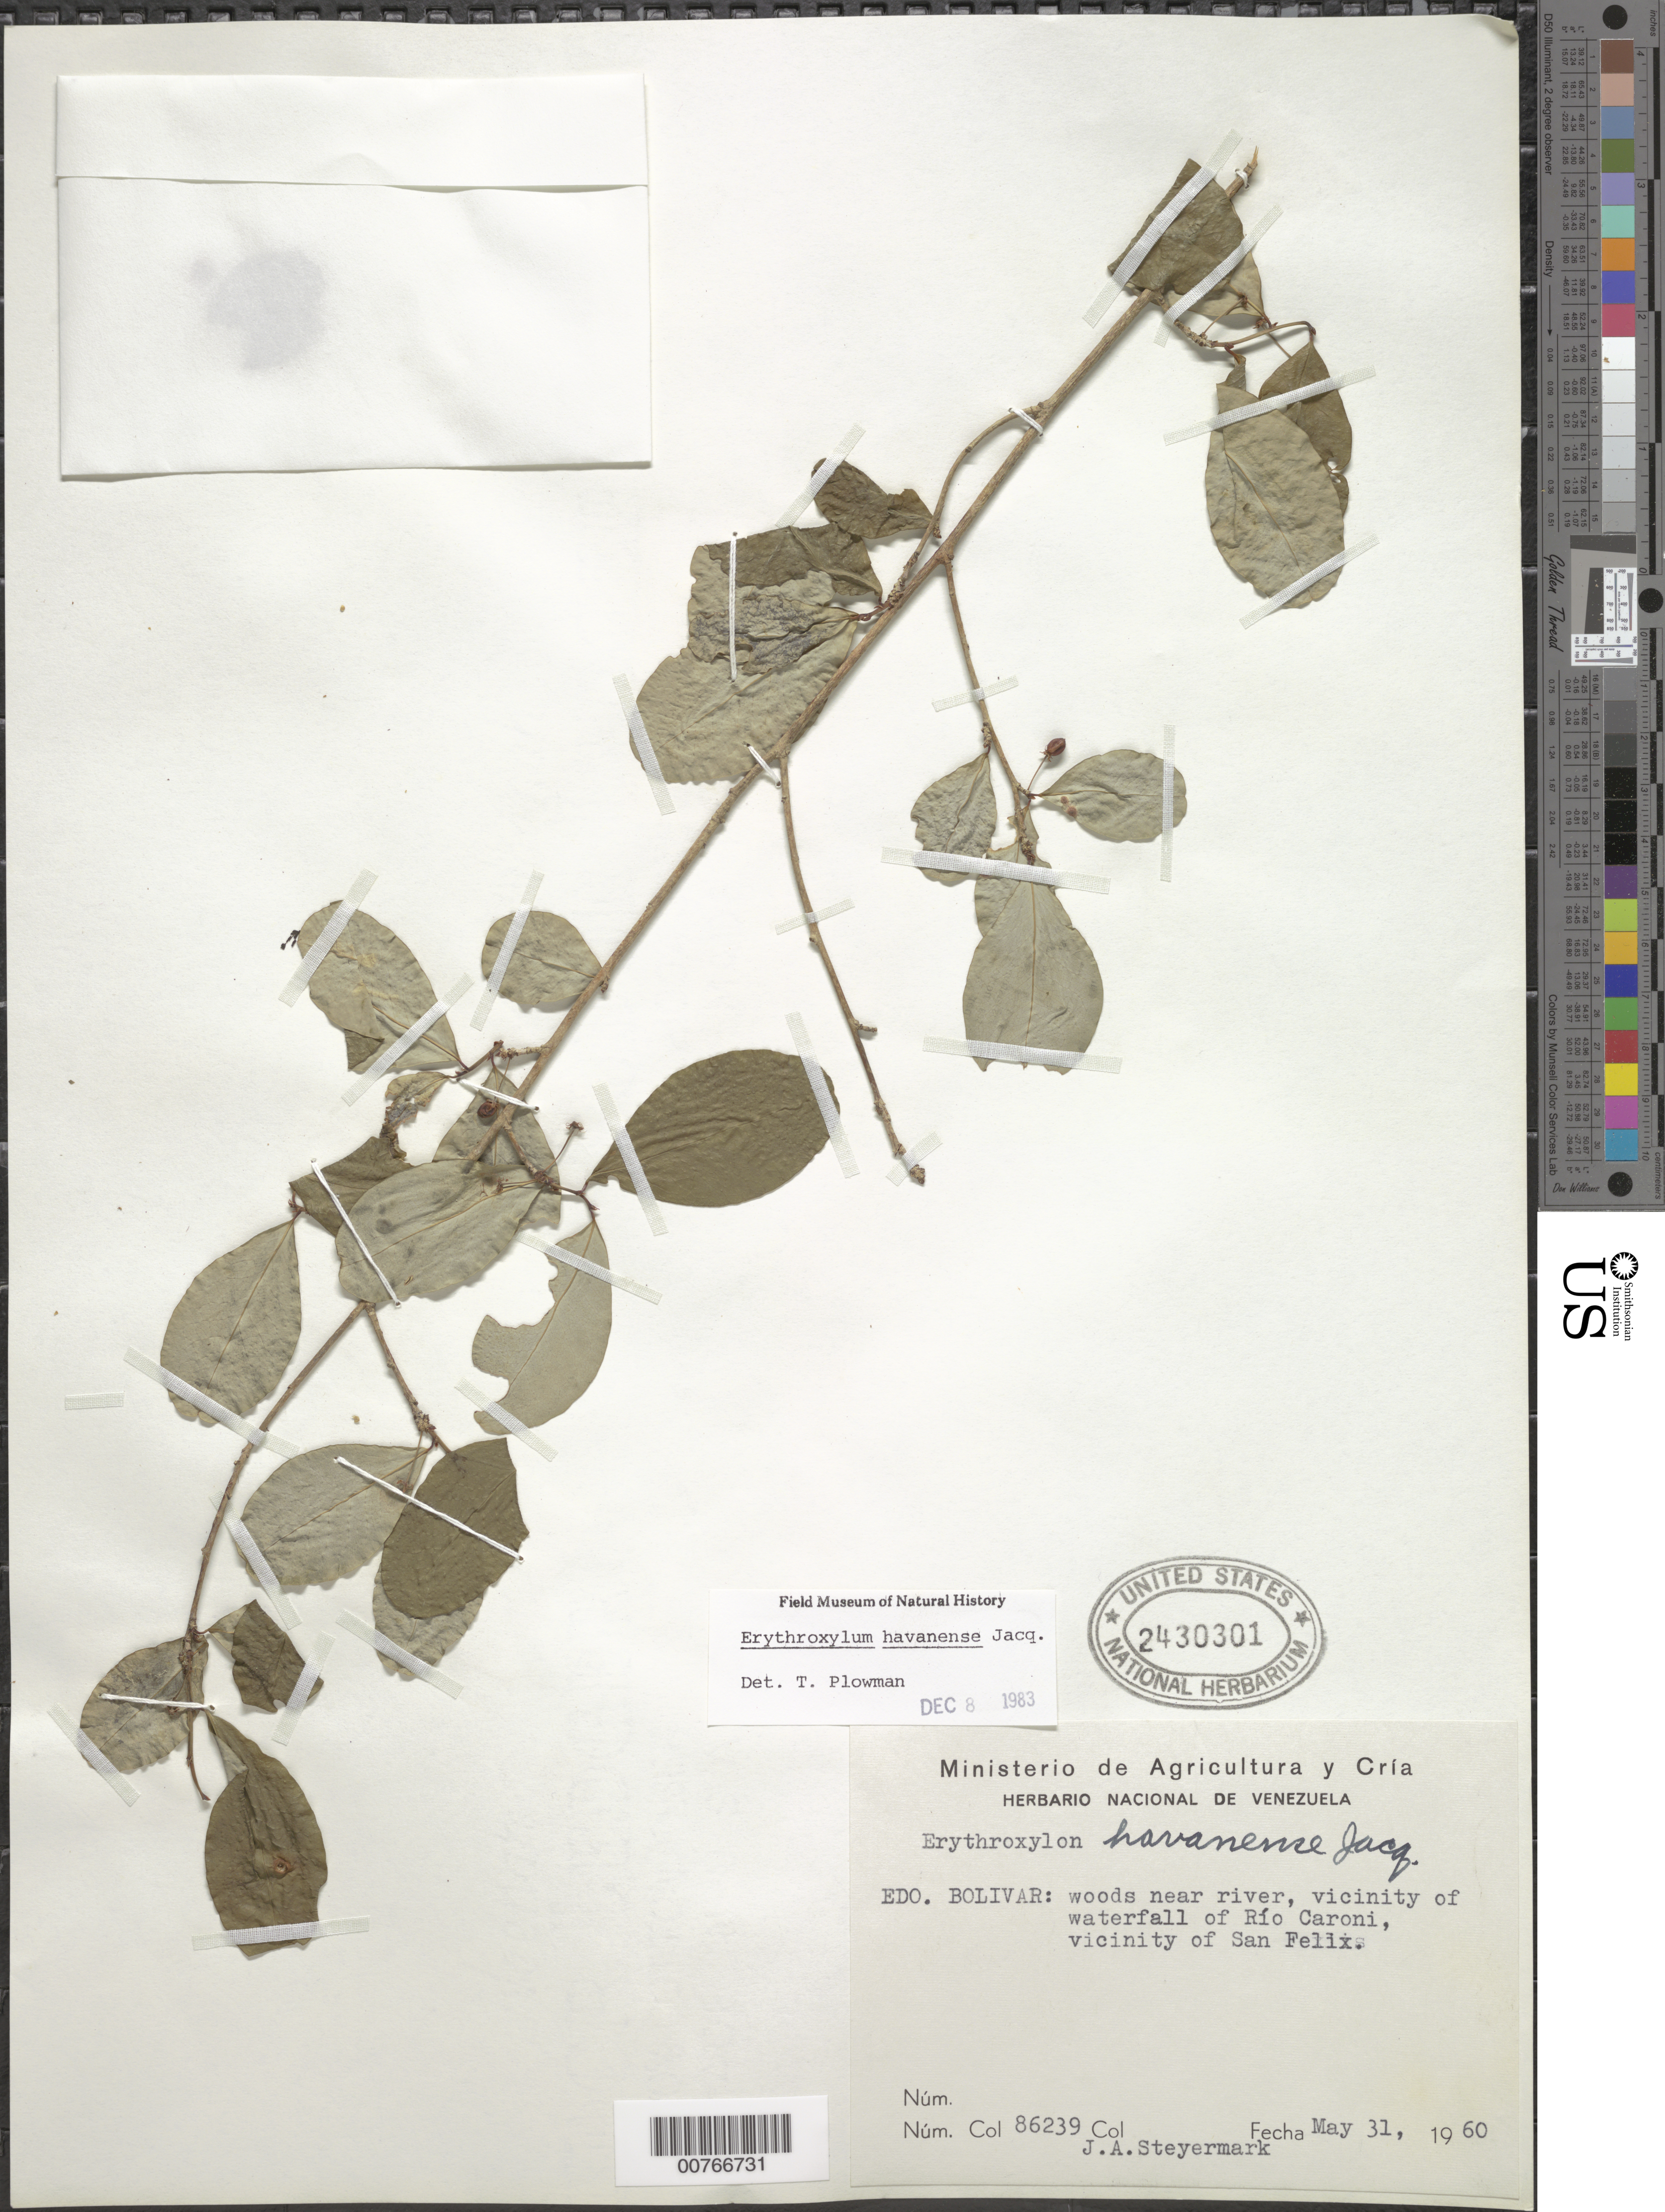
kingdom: Plantae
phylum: Tracheophyta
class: Magnoliopsida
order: Malpighiales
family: Erythroxylaceae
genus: Erythroxylum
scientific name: Erythroxylum havanense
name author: Jacq.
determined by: Plowman, Timothy C.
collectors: J. Steyermark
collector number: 86239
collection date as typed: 31-May-60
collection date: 1960-05-31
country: Venezuela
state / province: Bolívar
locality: San Félix, near waterfall of Río Caroní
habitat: Woods in vic. of river waterfall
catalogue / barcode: US 2430301